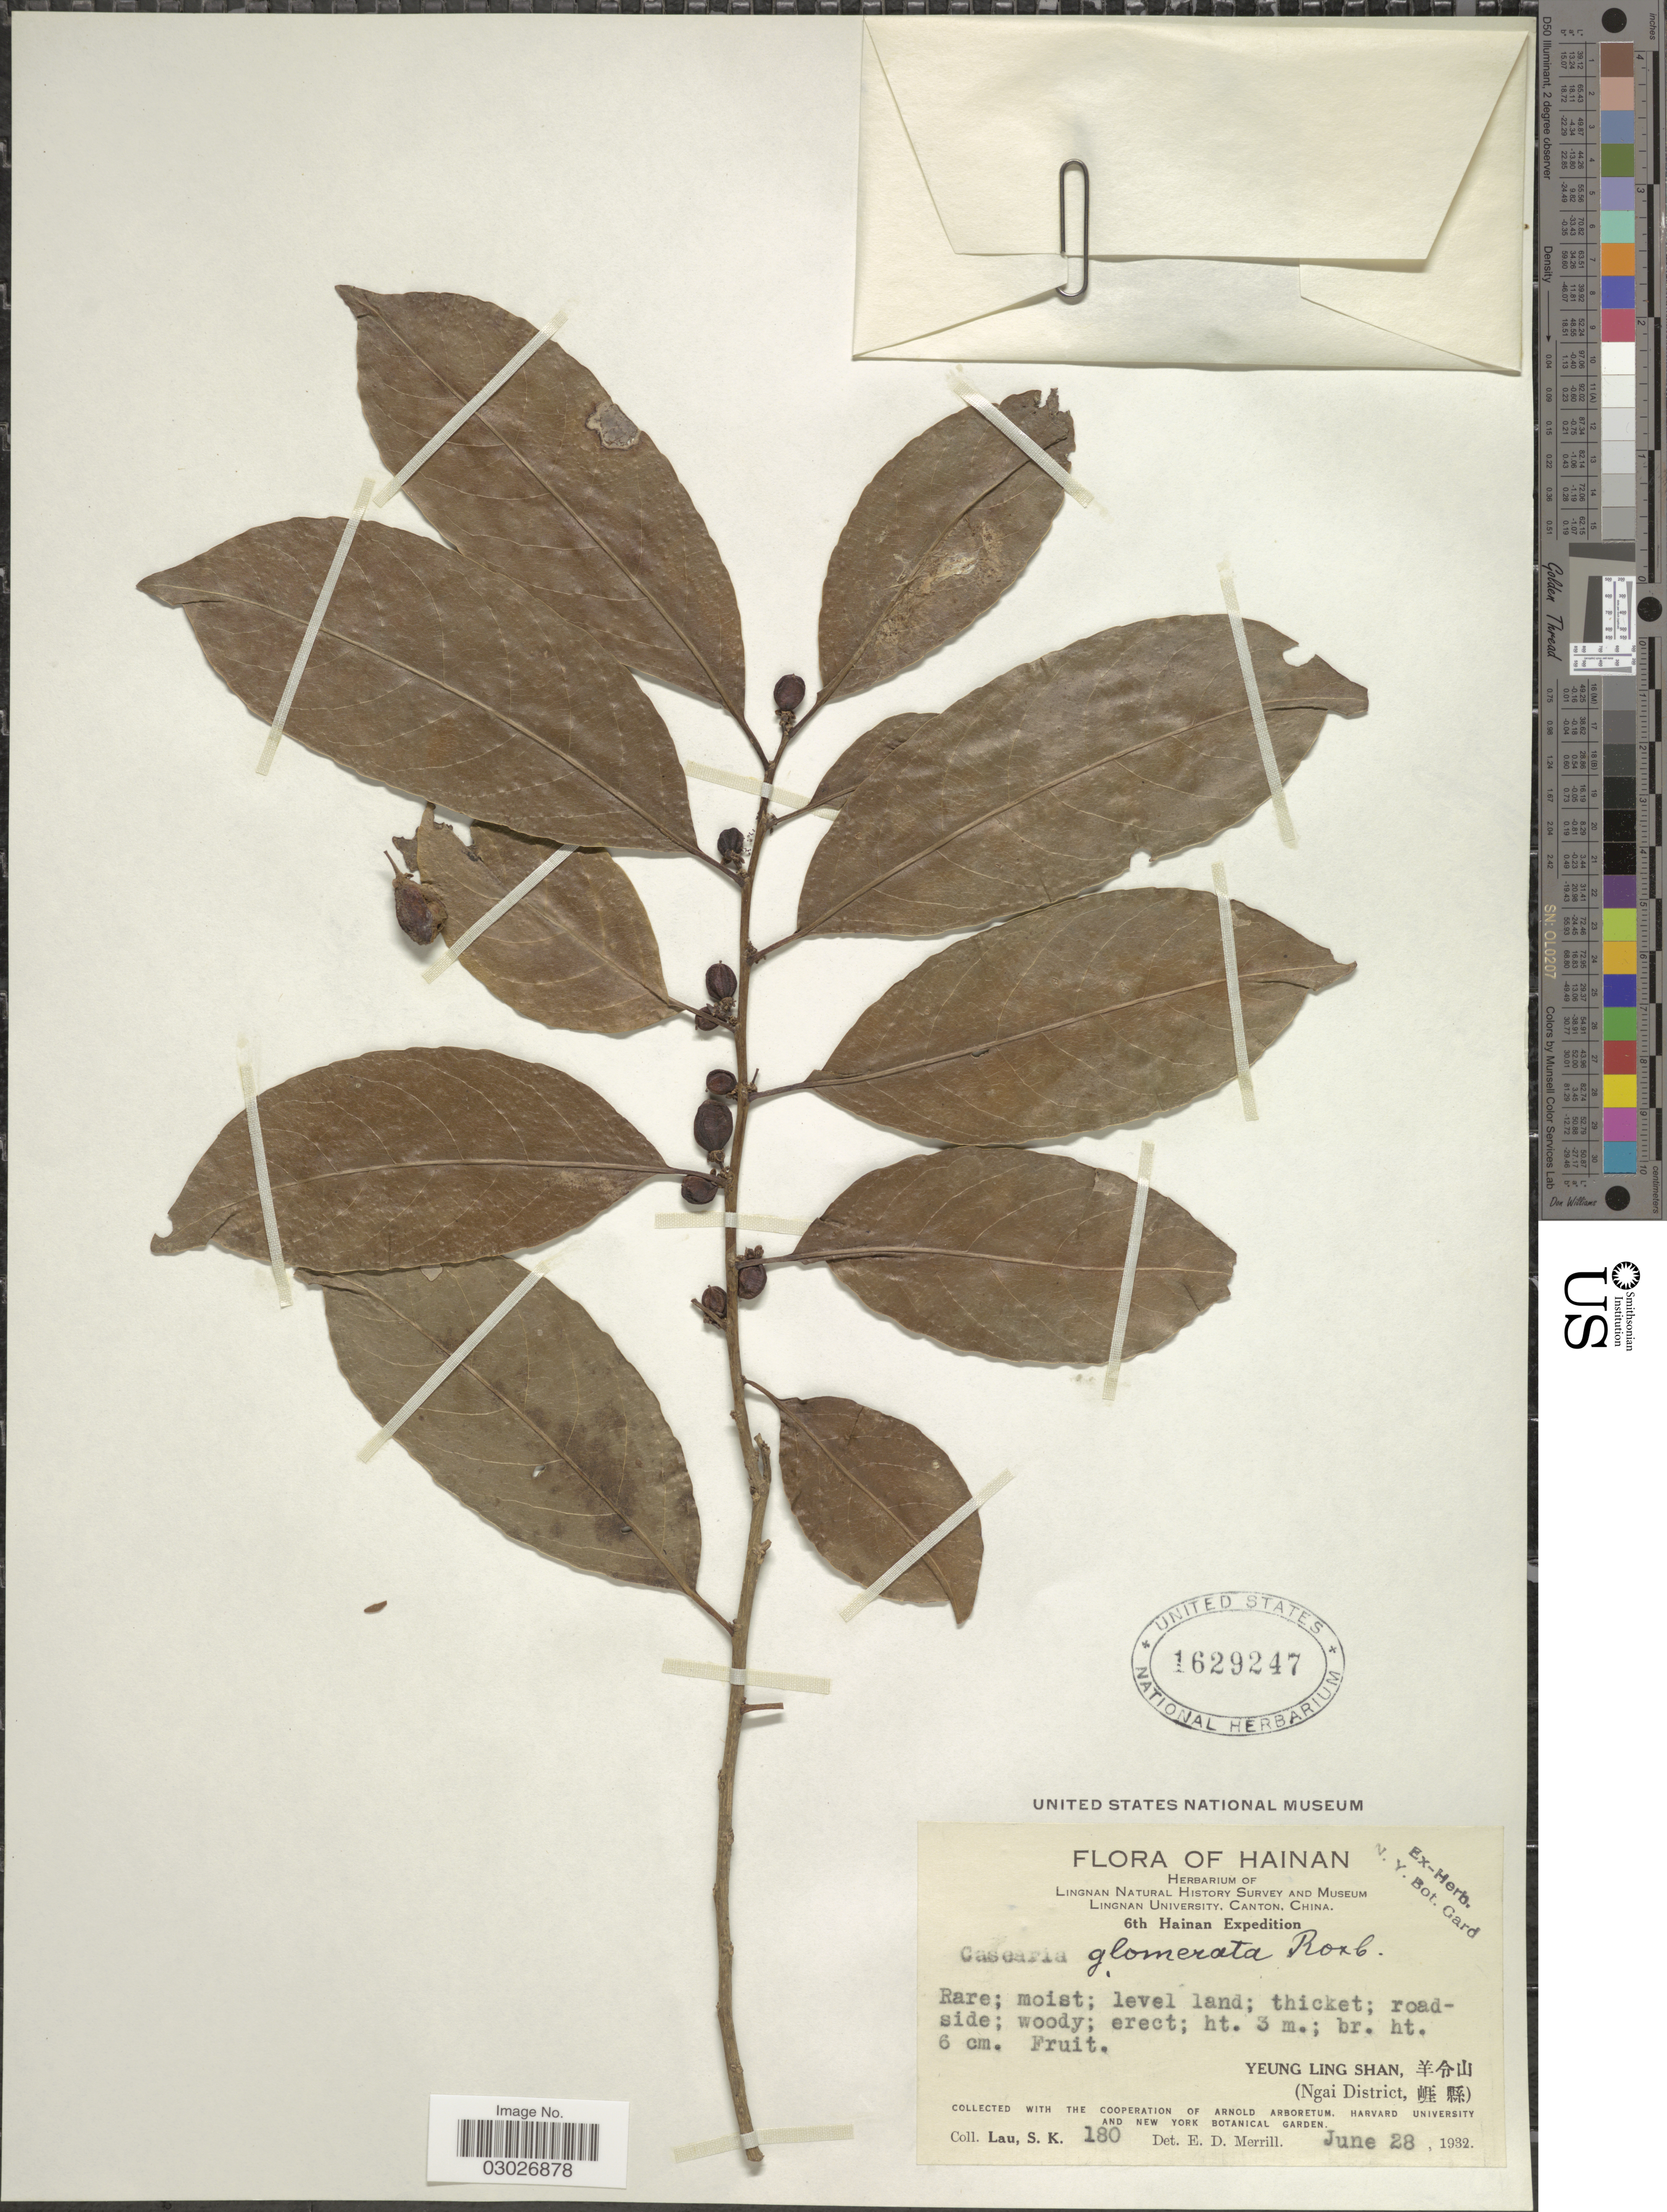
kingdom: Plantae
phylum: Tracheophyta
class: Magnoliopsida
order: Malpighiales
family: Salicaceae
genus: Casearia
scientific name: Casearia glomerata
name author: Roxb.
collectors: S. K. Lau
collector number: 180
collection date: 1932-06-28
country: China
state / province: Hainan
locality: Yeung Ling Shan (Ngai District).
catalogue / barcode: US 1629247